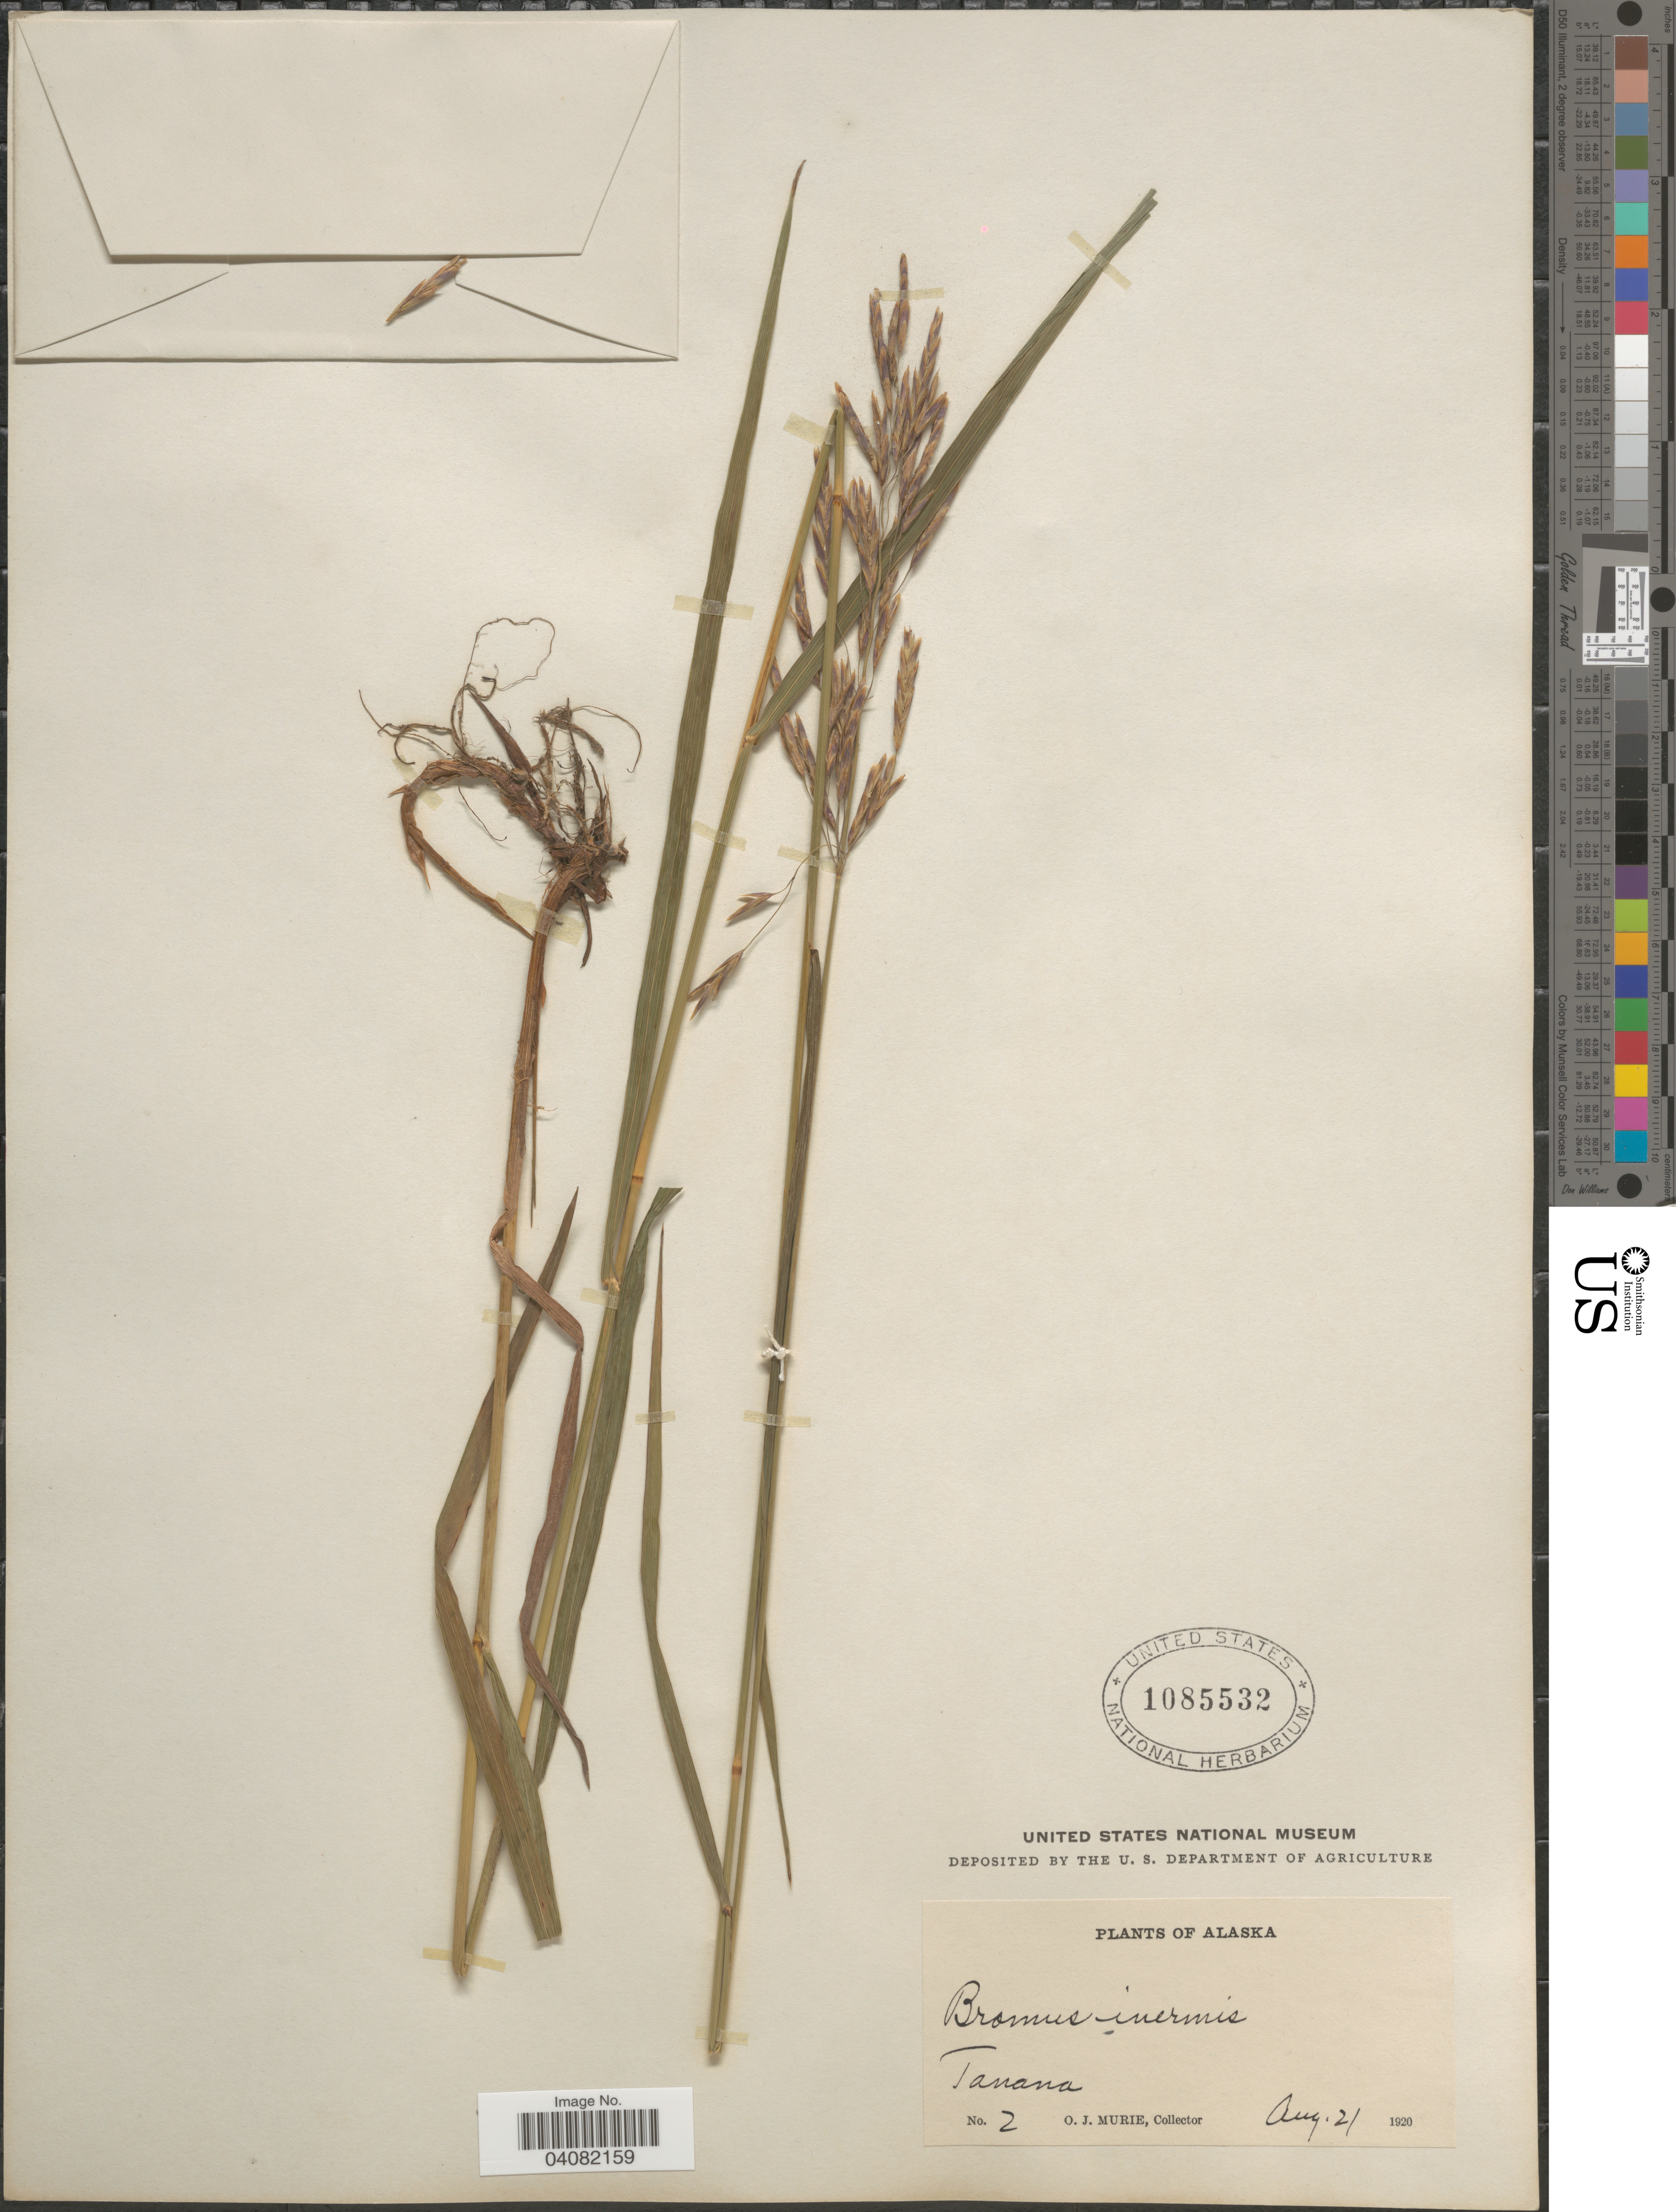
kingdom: Plantae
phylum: Tracheophyta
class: Liliopsida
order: Poales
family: Poaceae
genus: Bromus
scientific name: Bromus inermis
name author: Leyss.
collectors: O. Murie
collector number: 2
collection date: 1920-08-21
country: United States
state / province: Alaska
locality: Tanana.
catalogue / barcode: US 1085532